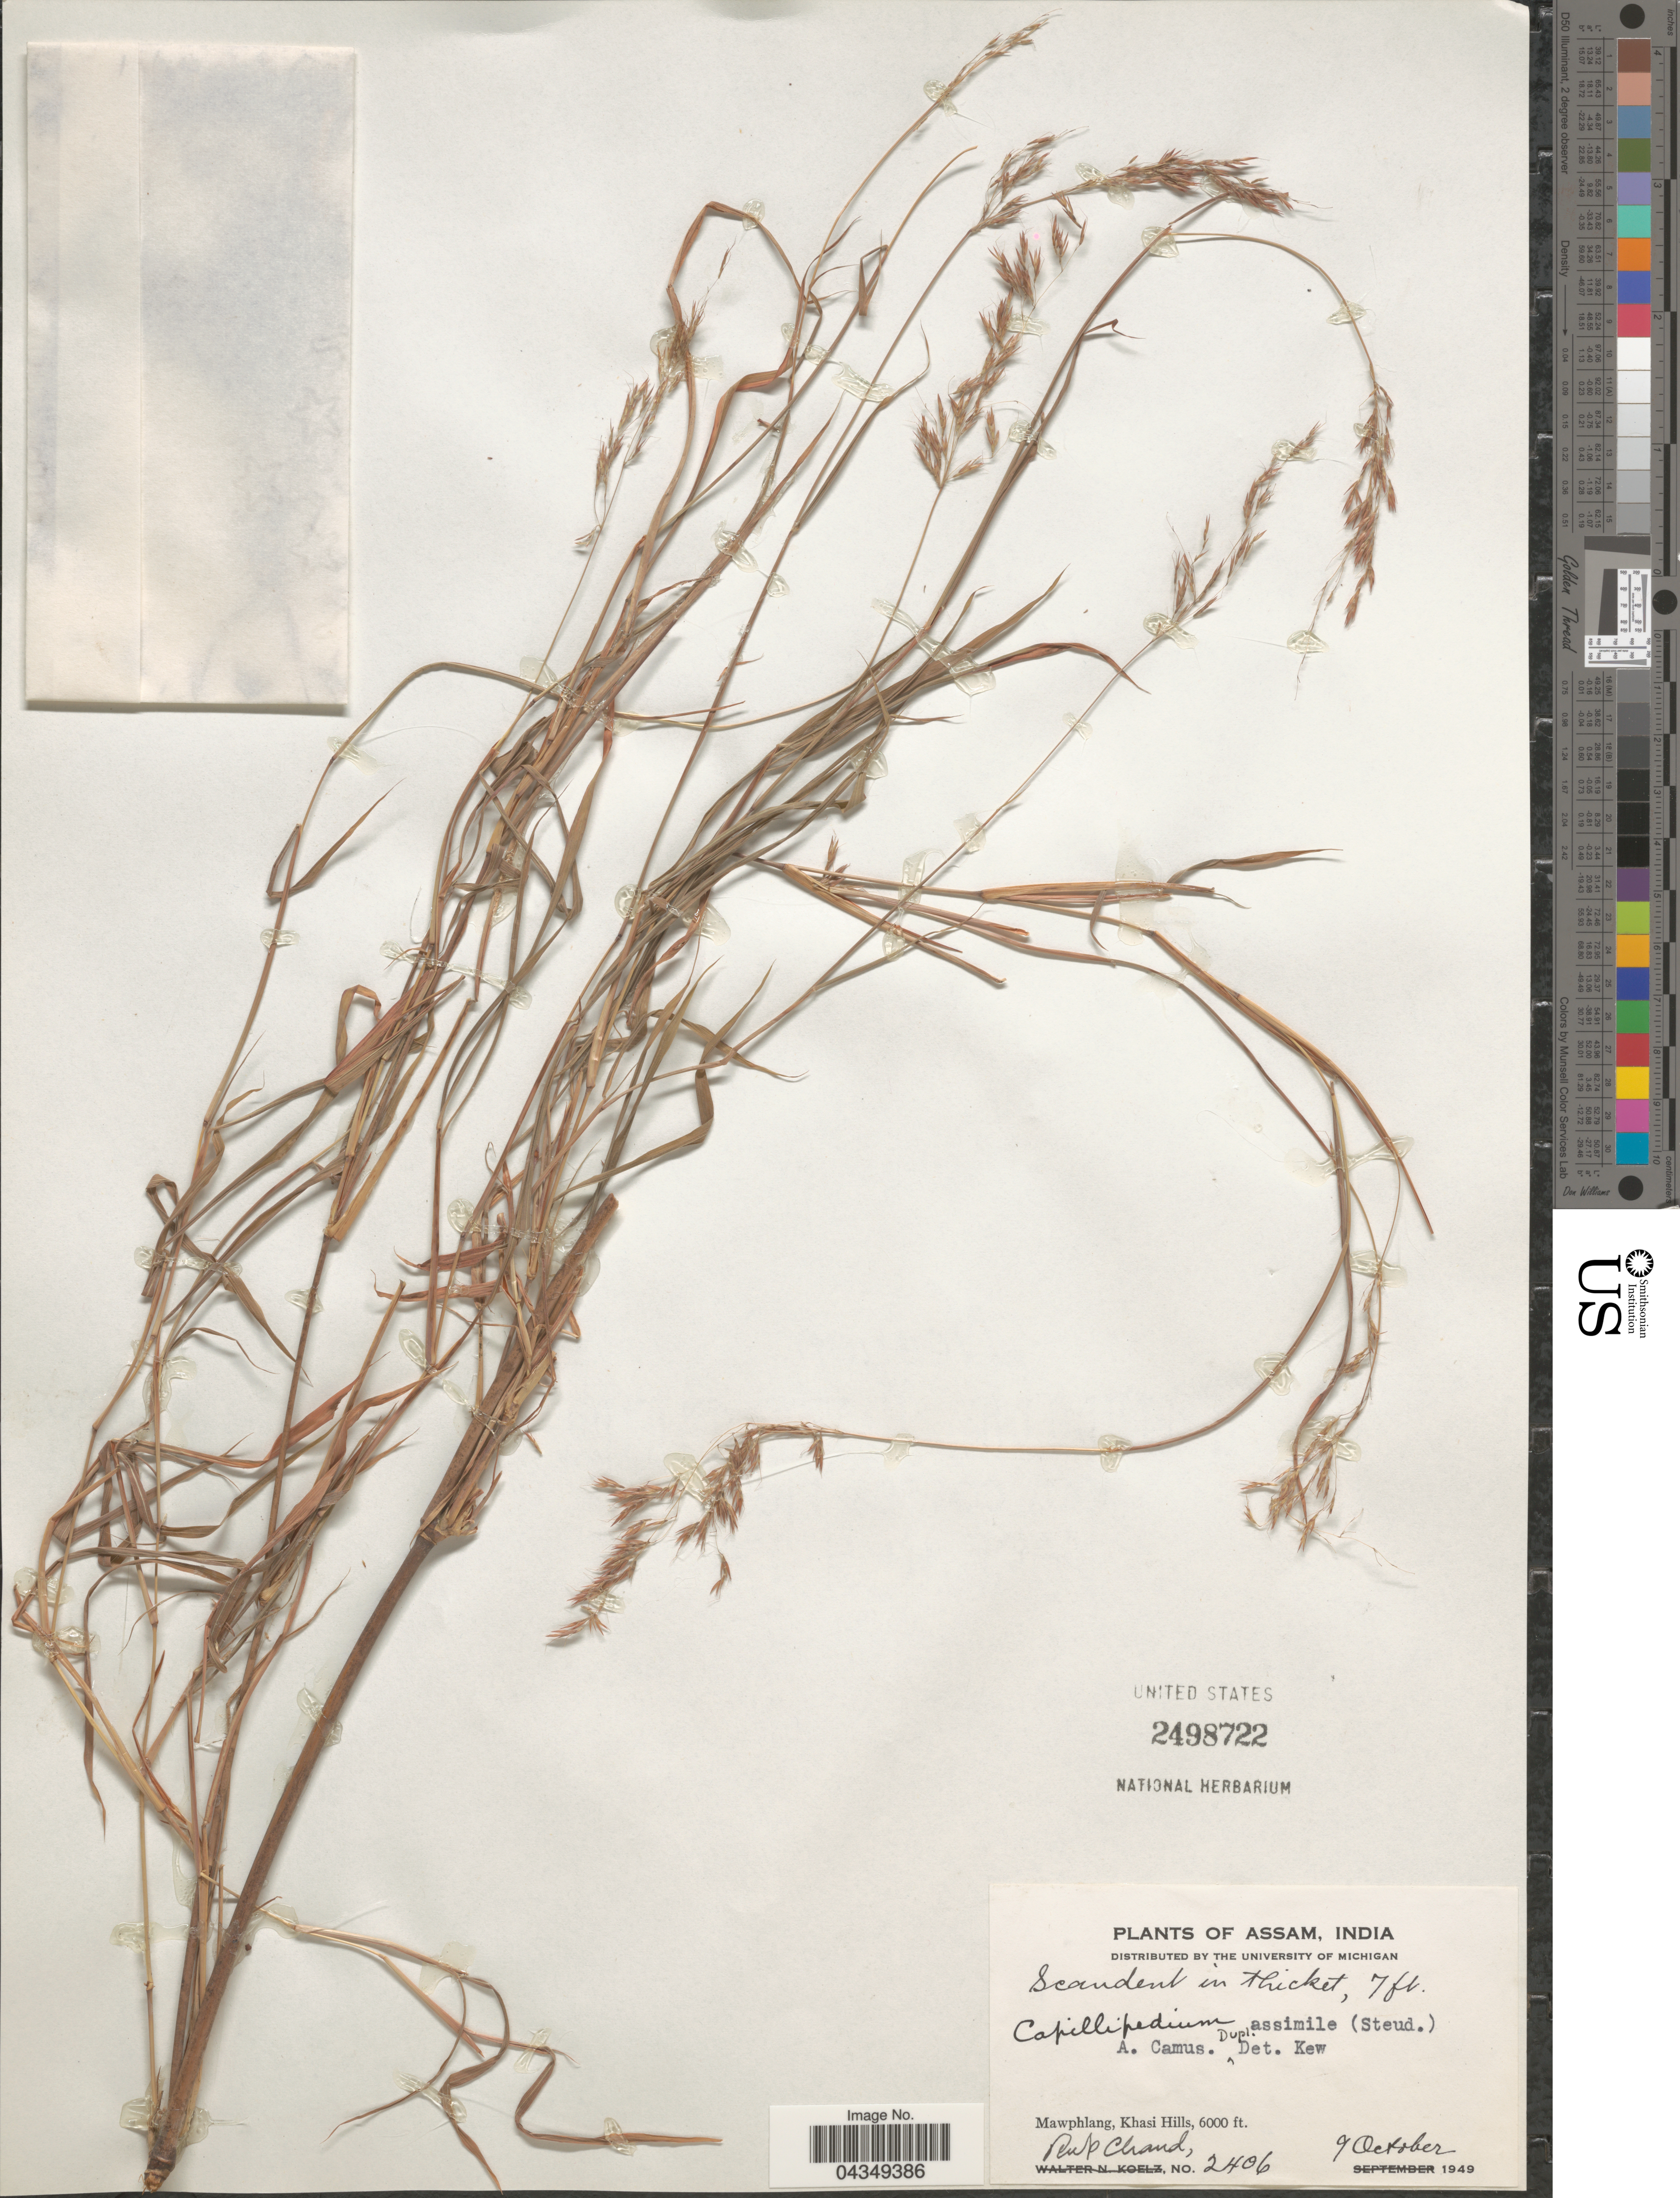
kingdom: Plantae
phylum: Tracheophyta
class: Liliopsida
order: Poales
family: Poaceae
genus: Capillipedium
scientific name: Capillipedium assimile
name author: (Steud.) A. Camus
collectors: R. Chand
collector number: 2406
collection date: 1949-10-09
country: India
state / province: Meghalaya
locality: Mawphlang, Khasi Hills.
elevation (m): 1829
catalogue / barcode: US 2498722